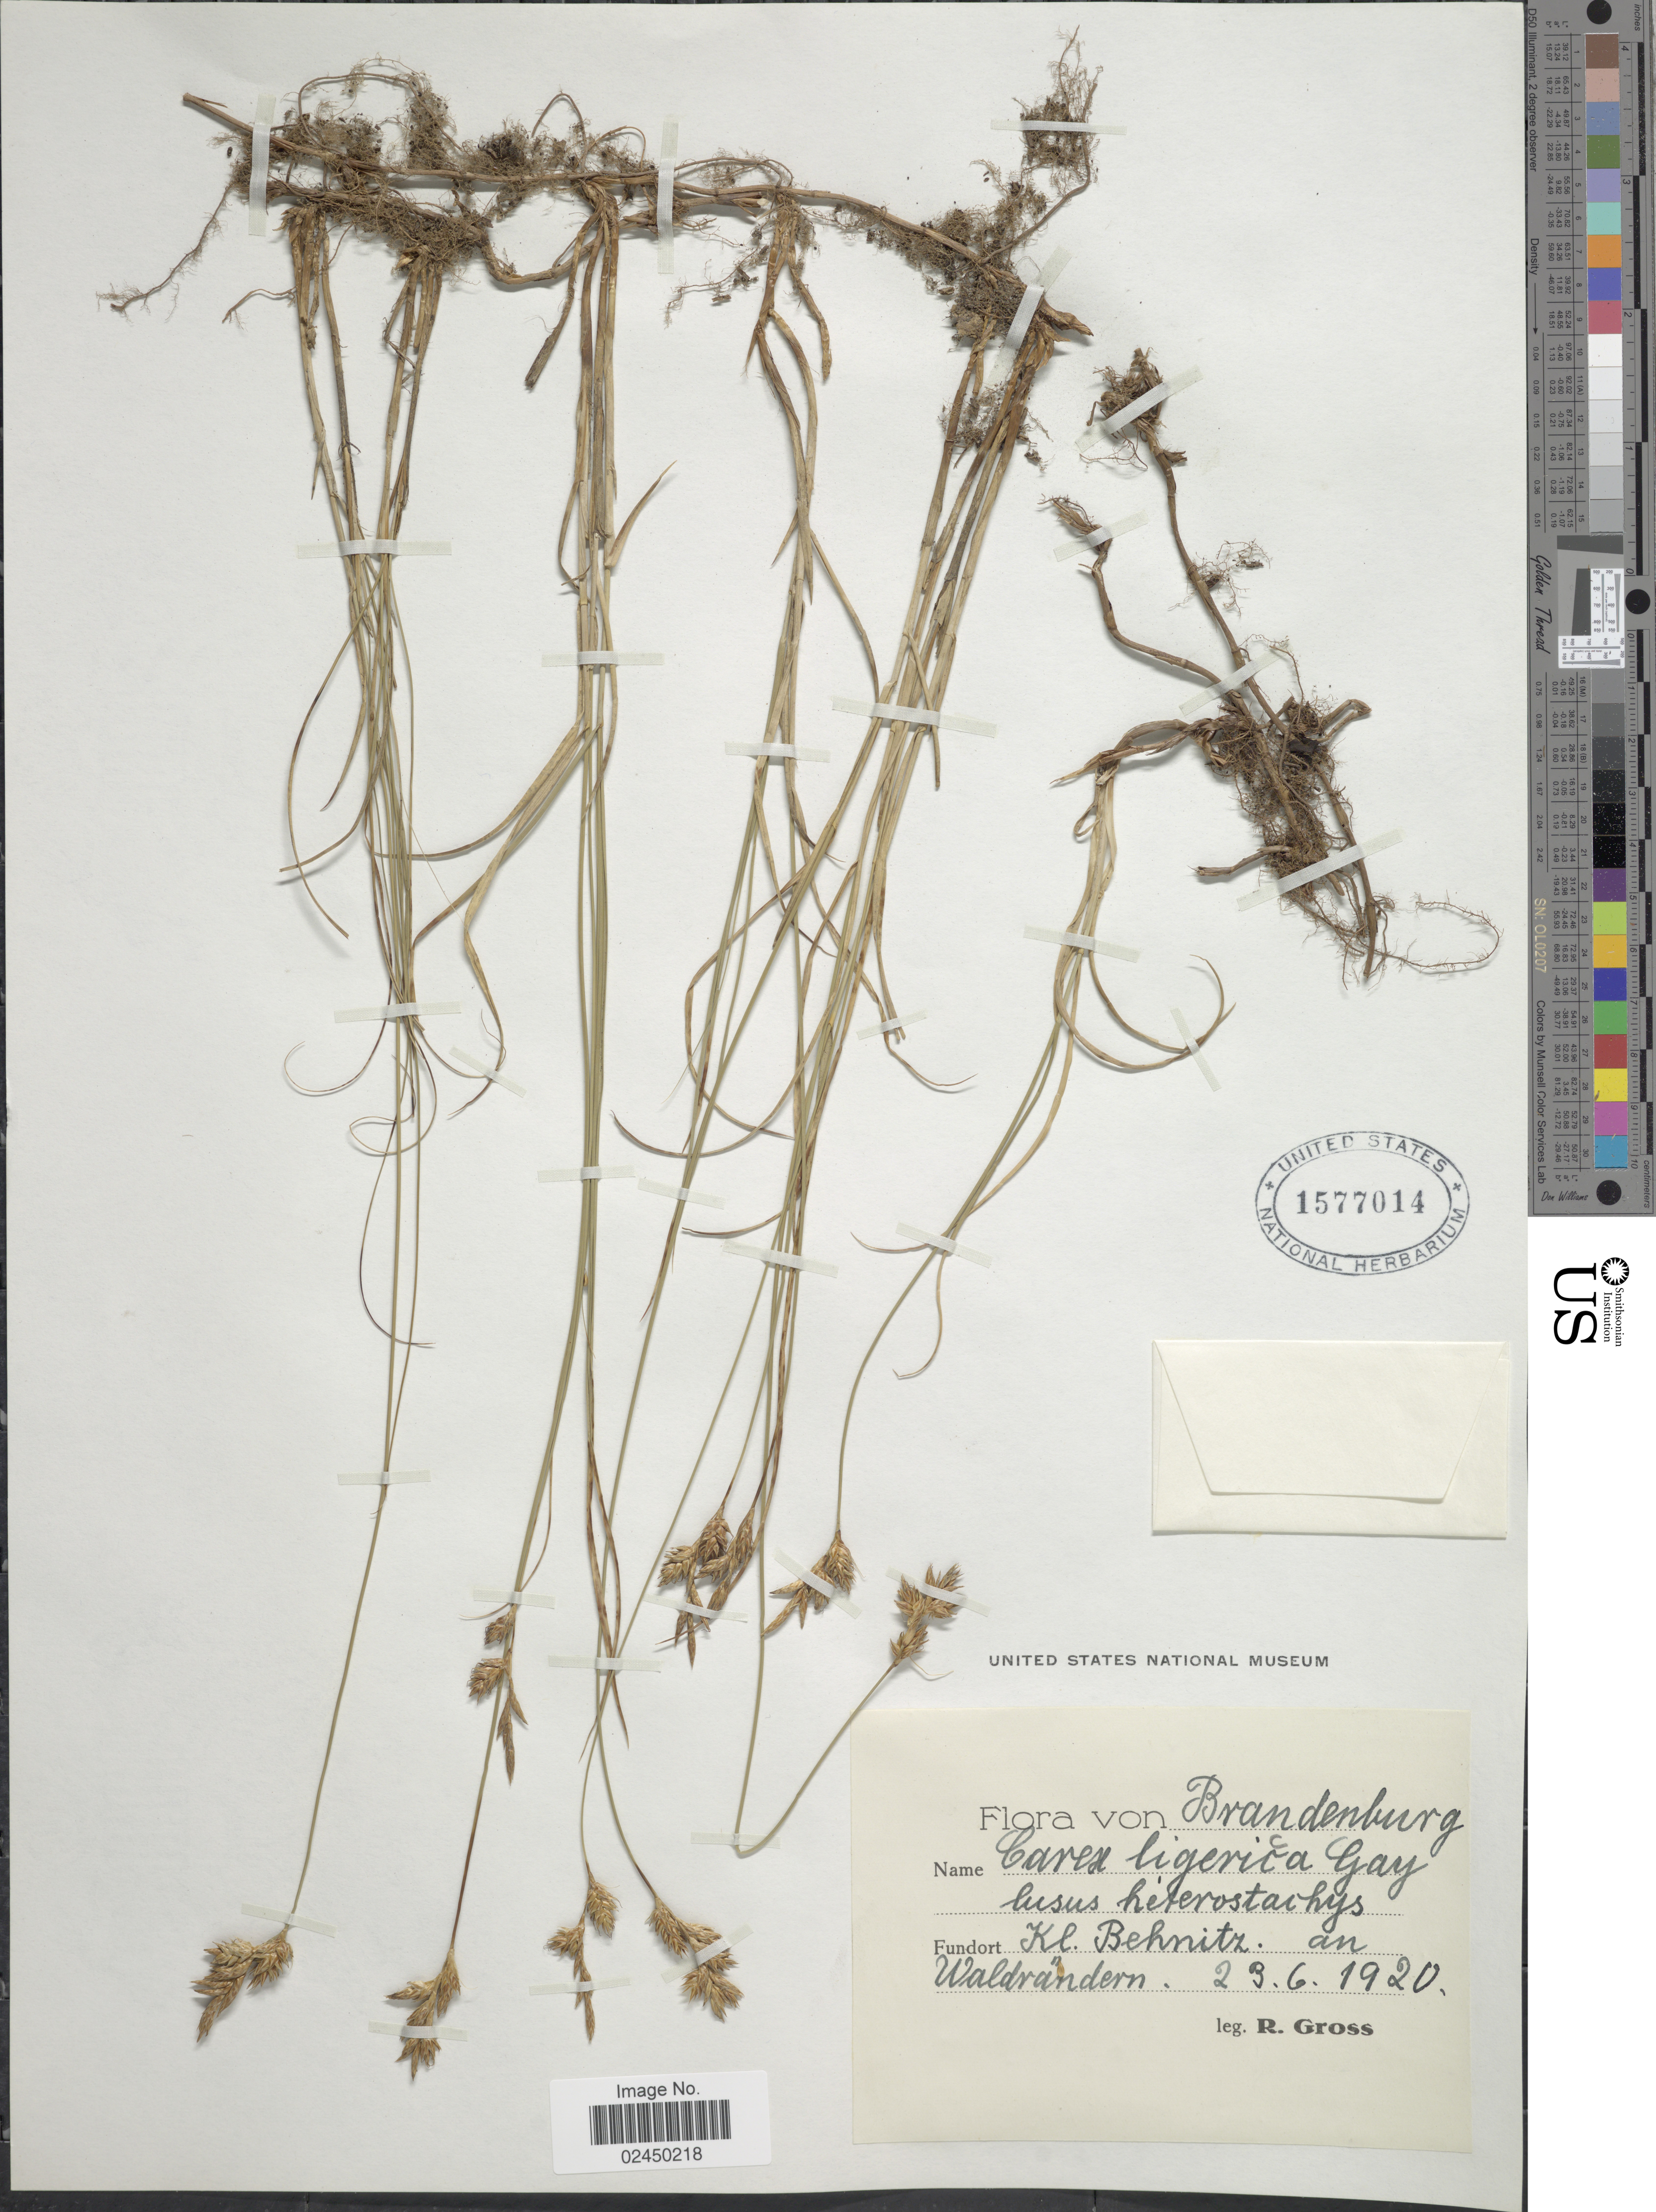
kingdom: Plantae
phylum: Tracheophyta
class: Liliopsida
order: Poales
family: Cyperaceae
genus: Carex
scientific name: Carex colchica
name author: J. Gay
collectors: R. Gross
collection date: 1920-06-23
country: Germany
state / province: Brandenburg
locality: Kl. Behnitz and Waldrändern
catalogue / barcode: US 1577014